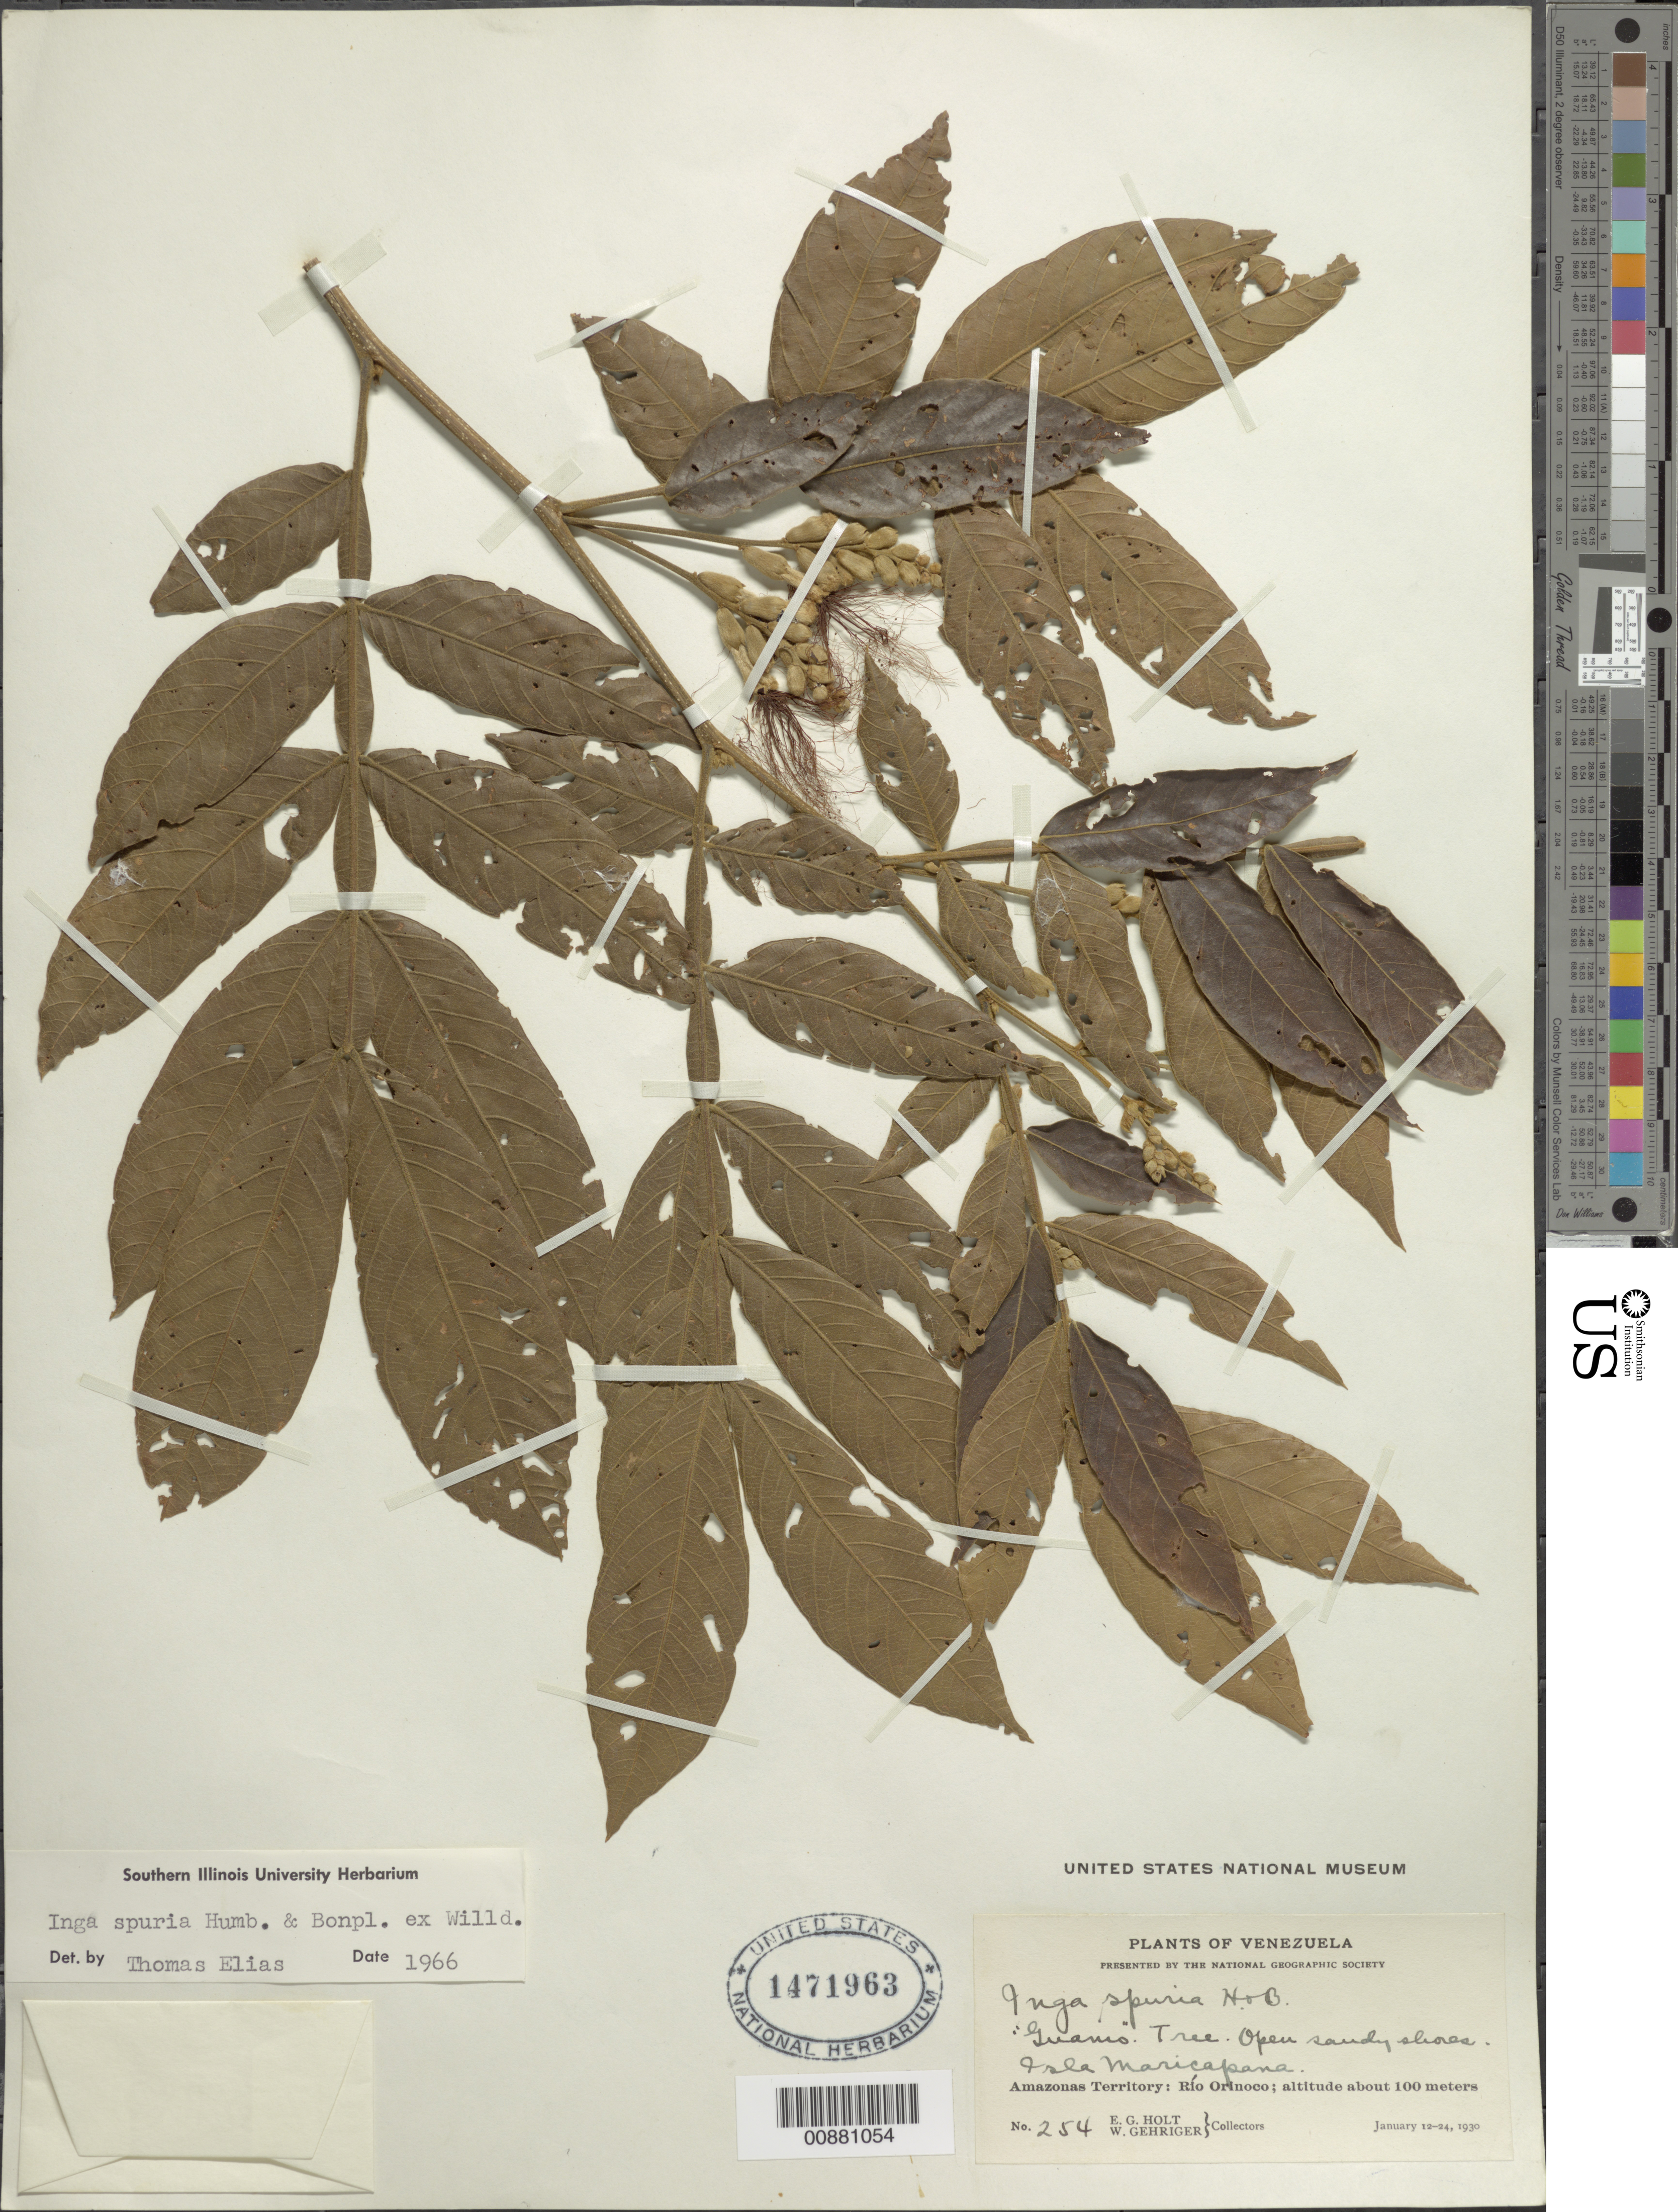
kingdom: Plantae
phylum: Tracheophyta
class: Magnoliopsida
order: Fabales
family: Fabaceae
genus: Inga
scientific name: Inga vera subsp. vera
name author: Willd.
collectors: E. Holt & W. Gehriger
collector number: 254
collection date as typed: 12-Jan-30 to 24-Jan-30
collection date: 1930-01-12/1930-01-24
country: Venezuela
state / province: Amazonas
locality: Río Orinoco, Isla Maricapana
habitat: Open sandy shores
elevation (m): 100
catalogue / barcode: US 1471963